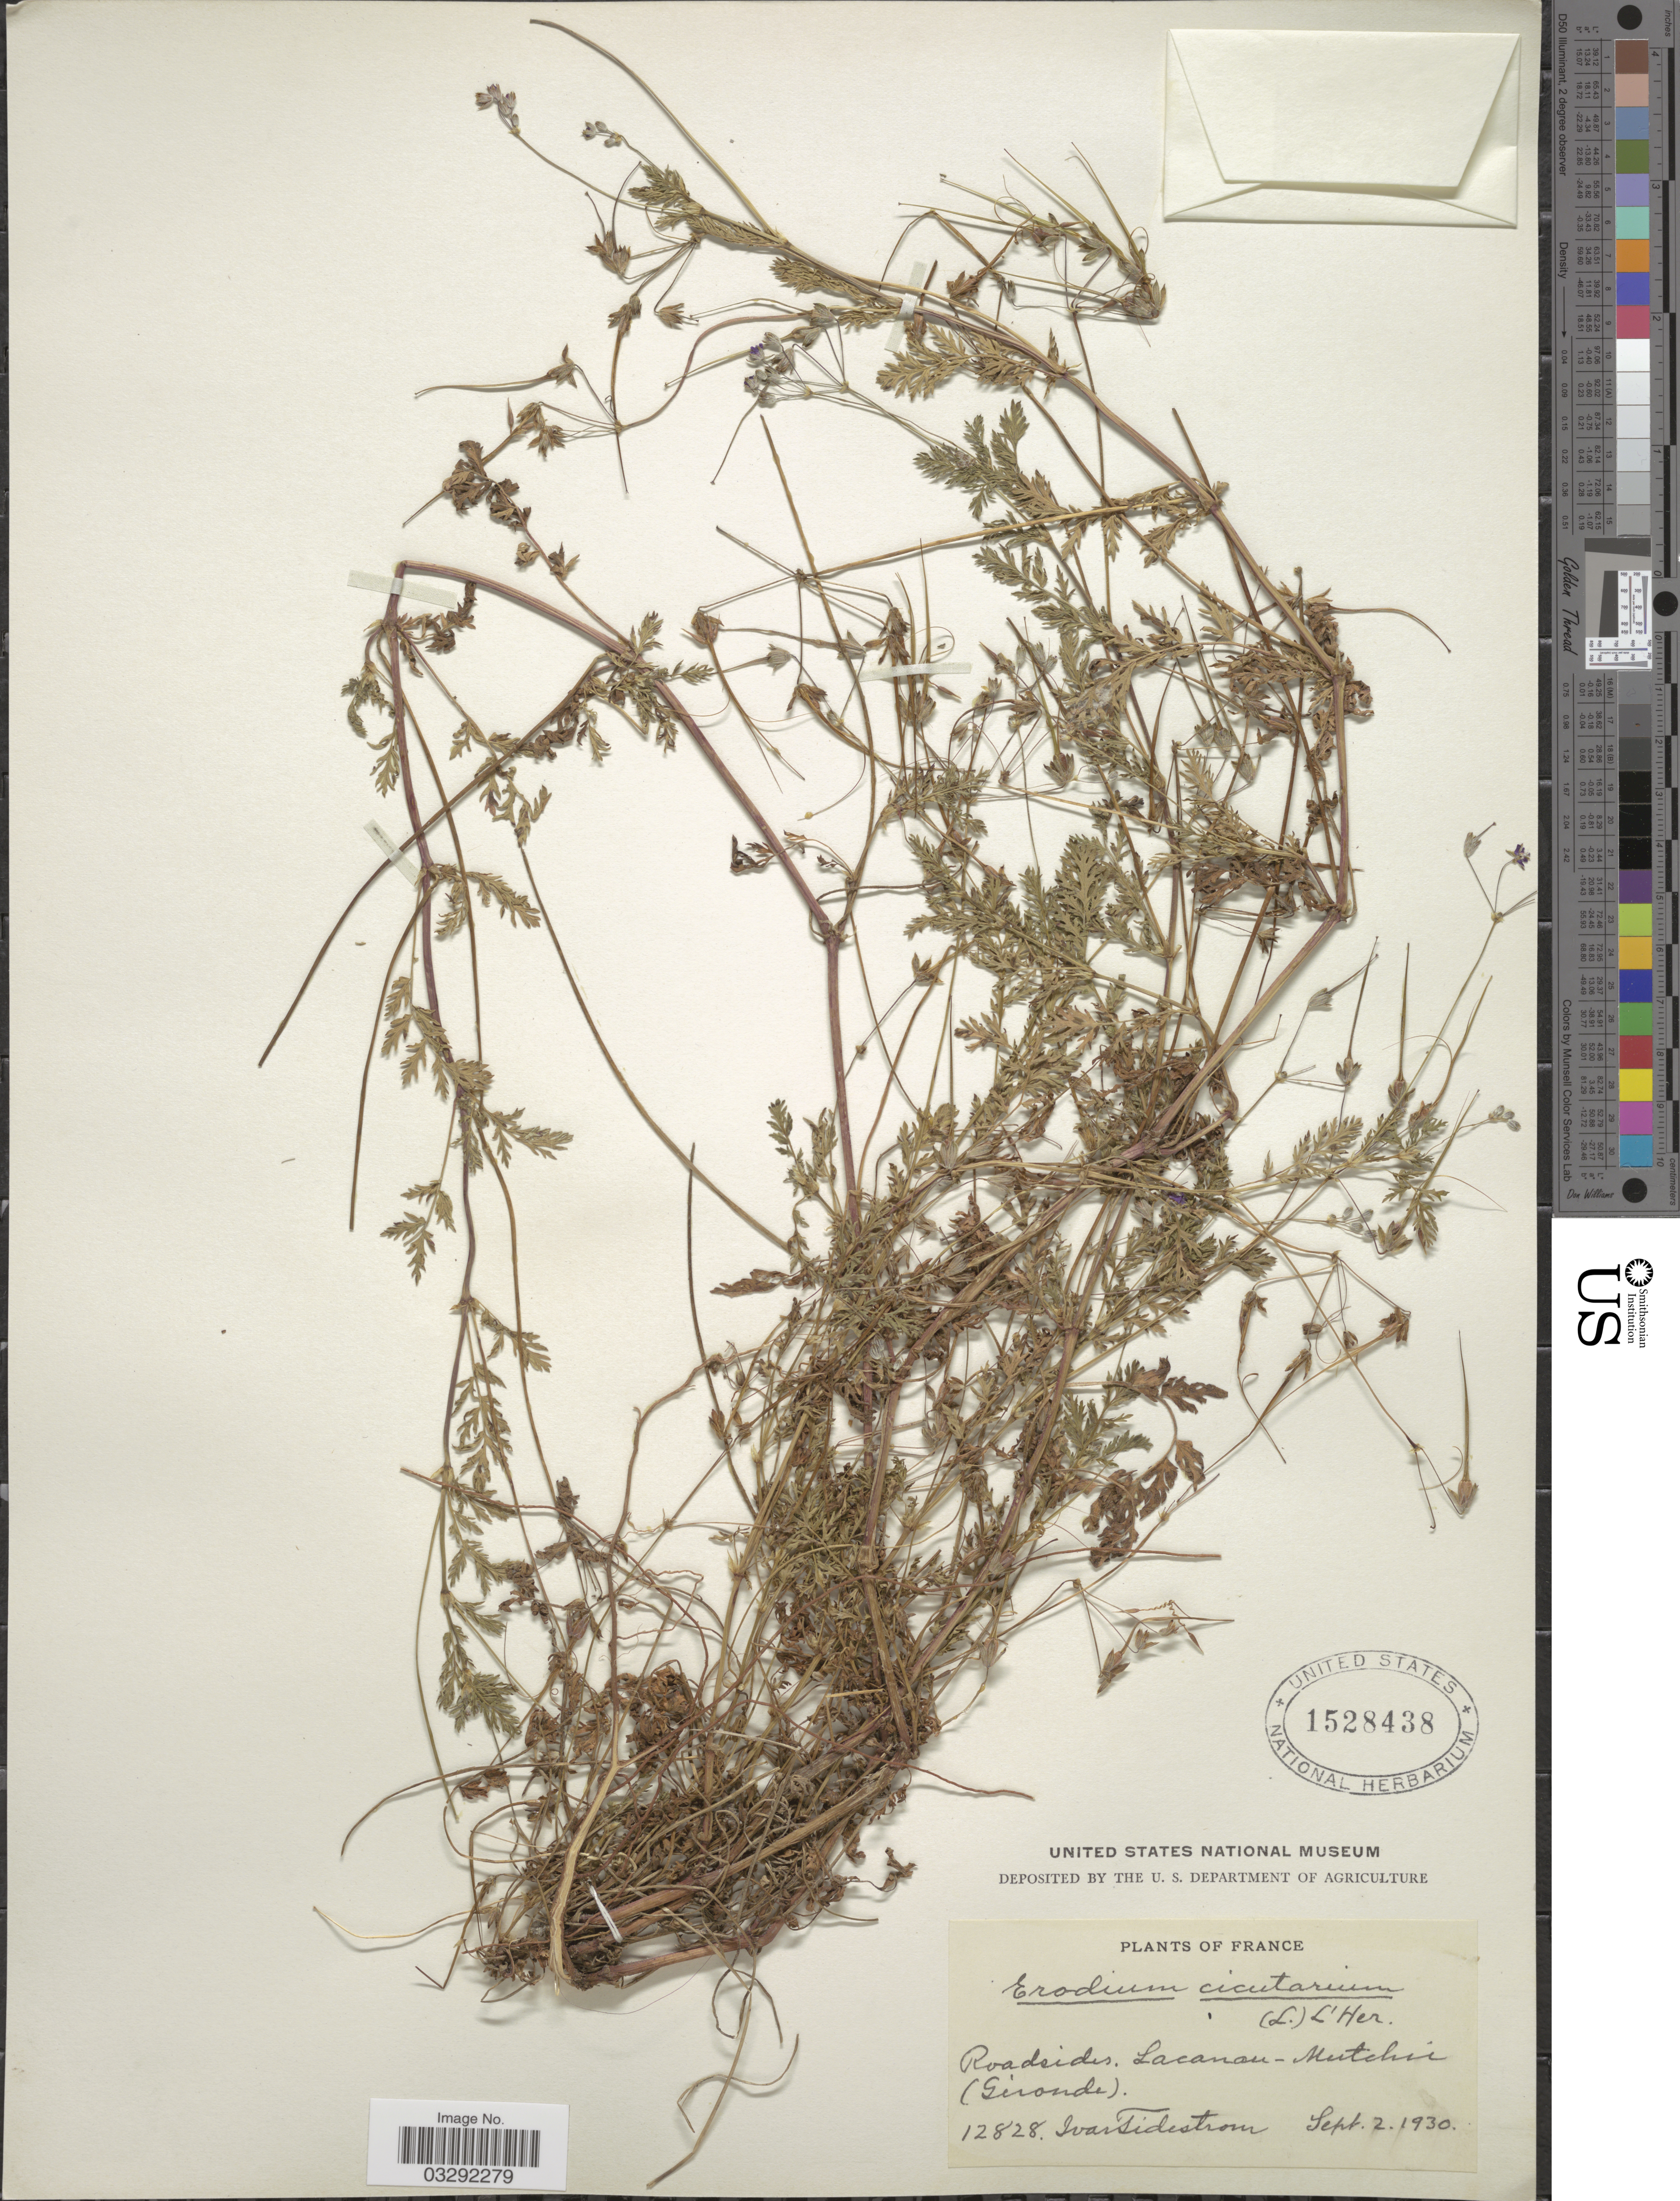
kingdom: Plantae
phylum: Tracheophyta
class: Magnoliopsida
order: Geraniales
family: Geraniaceae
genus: Erodium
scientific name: Erodium cicutarium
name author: (L.) L'Hér.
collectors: I. F. Tidestrom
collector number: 12828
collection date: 1930-09-02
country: France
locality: Lacanau-Mutchir (Gironde).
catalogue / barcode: US 1528438